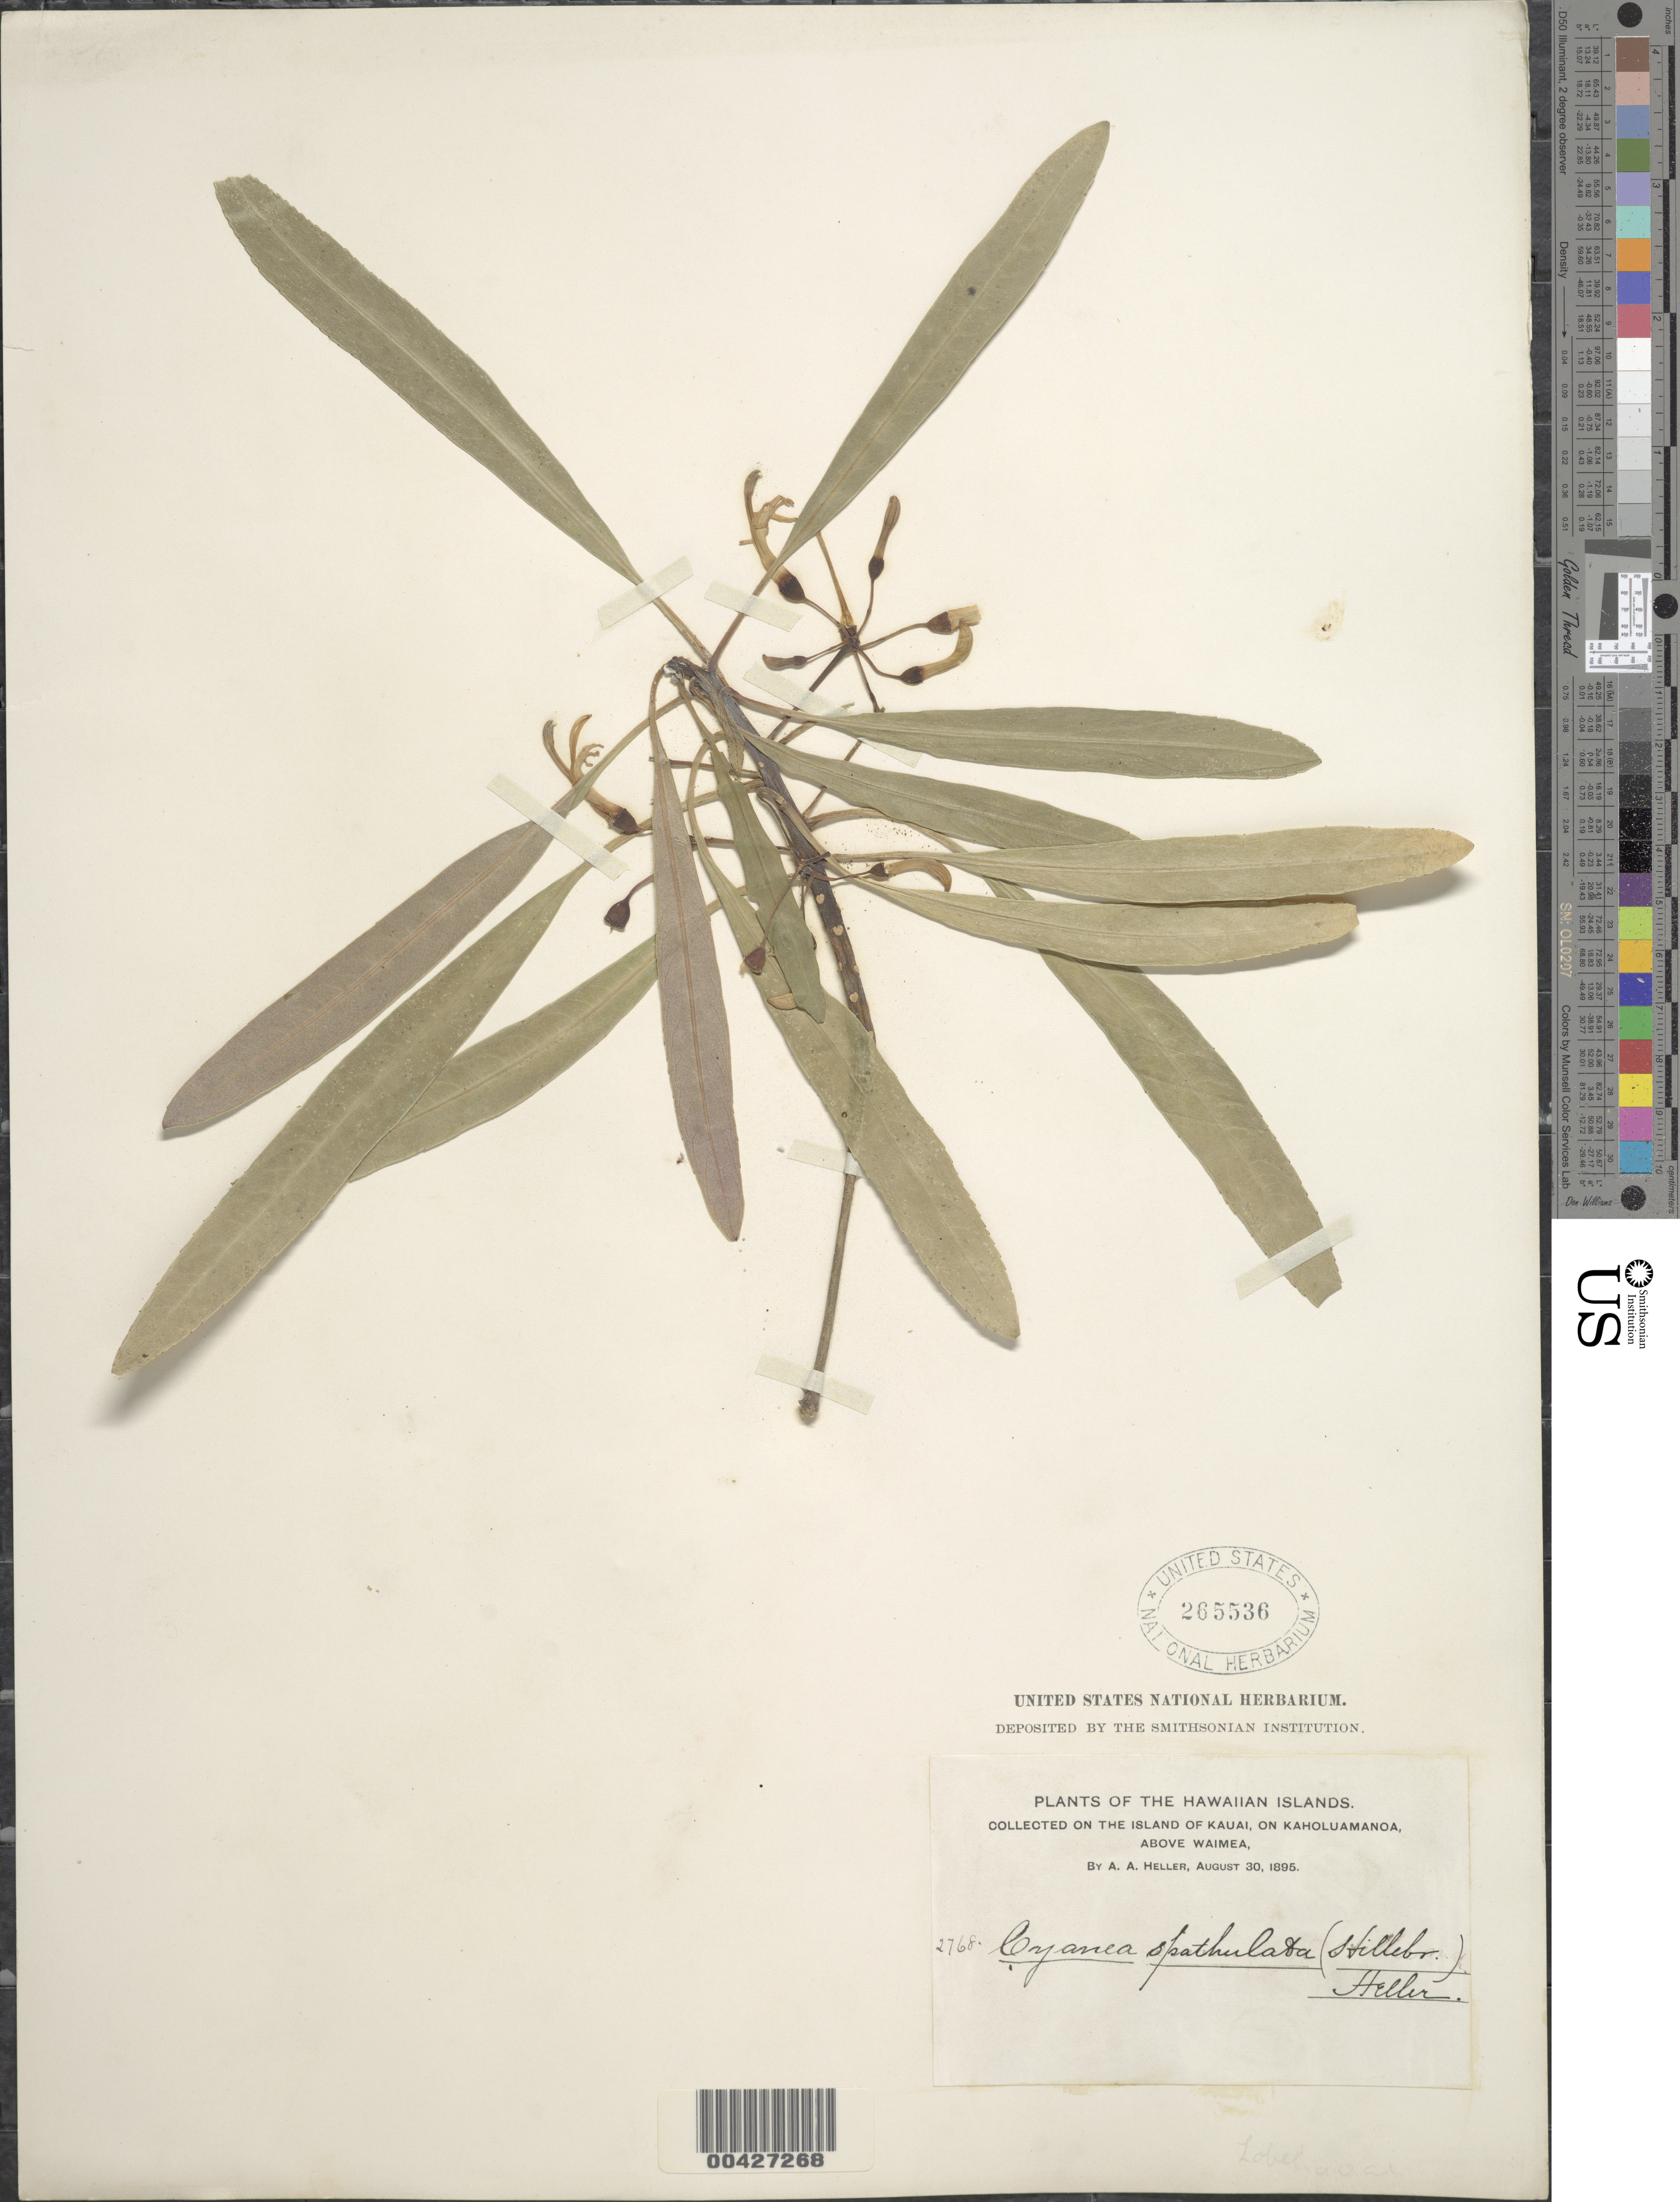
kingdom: Plantae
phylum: Tracheophyta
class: Magnoliopsida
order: Asterales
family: Campanulaceae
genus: Cyanea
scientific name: Cyanea spathulata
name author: (Hillebr.) A. Heller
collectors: A. A. Heller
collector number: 2768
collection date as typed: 30 Aug 1895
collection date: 1895-08-30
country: United States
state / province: Hawaii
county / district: Kauai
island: Kaua'i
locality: Kaholuamano, above Waimea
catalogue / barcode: US 265536